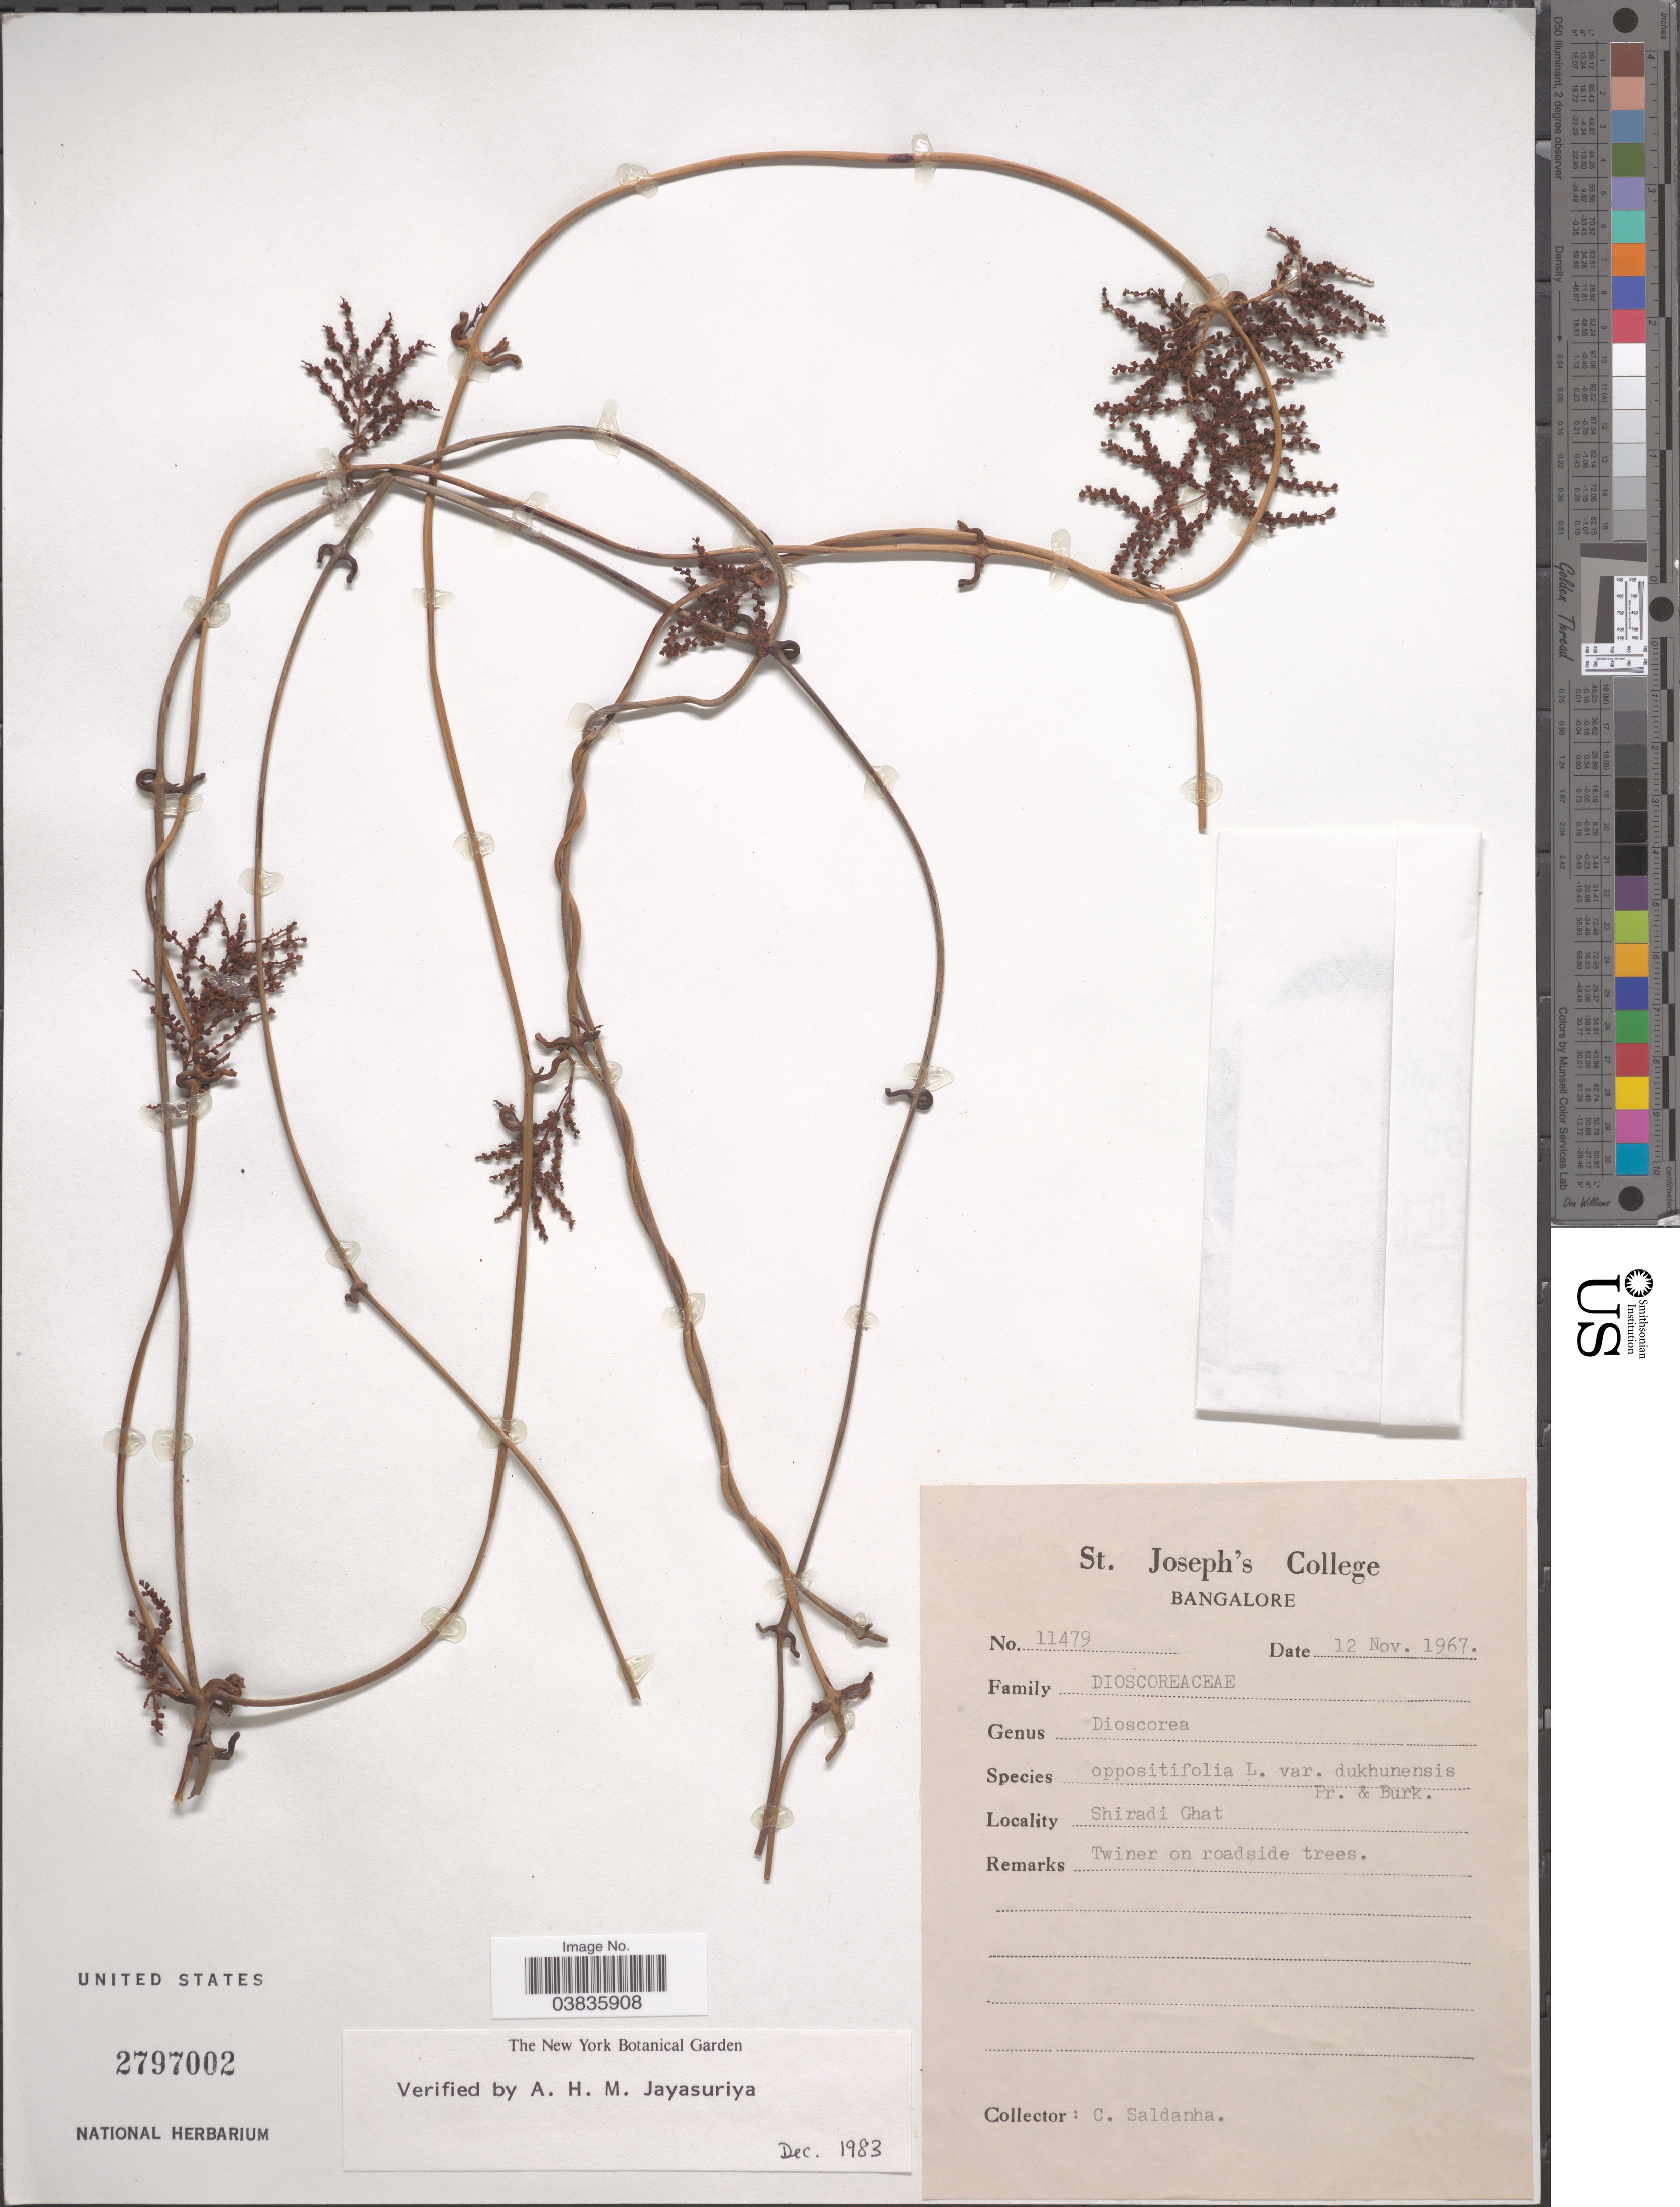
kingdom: Plantae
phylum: Tracheophyta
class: Liliopsida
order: Dioscoreales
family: Dioscoreaceae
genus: Dioscorea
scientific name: Dioscorea oppositifolia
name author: L.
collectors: C. Saldanha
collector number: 11479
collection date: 1967-11-12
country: India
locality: Shiradi Ghat.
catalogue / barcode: US 2797002